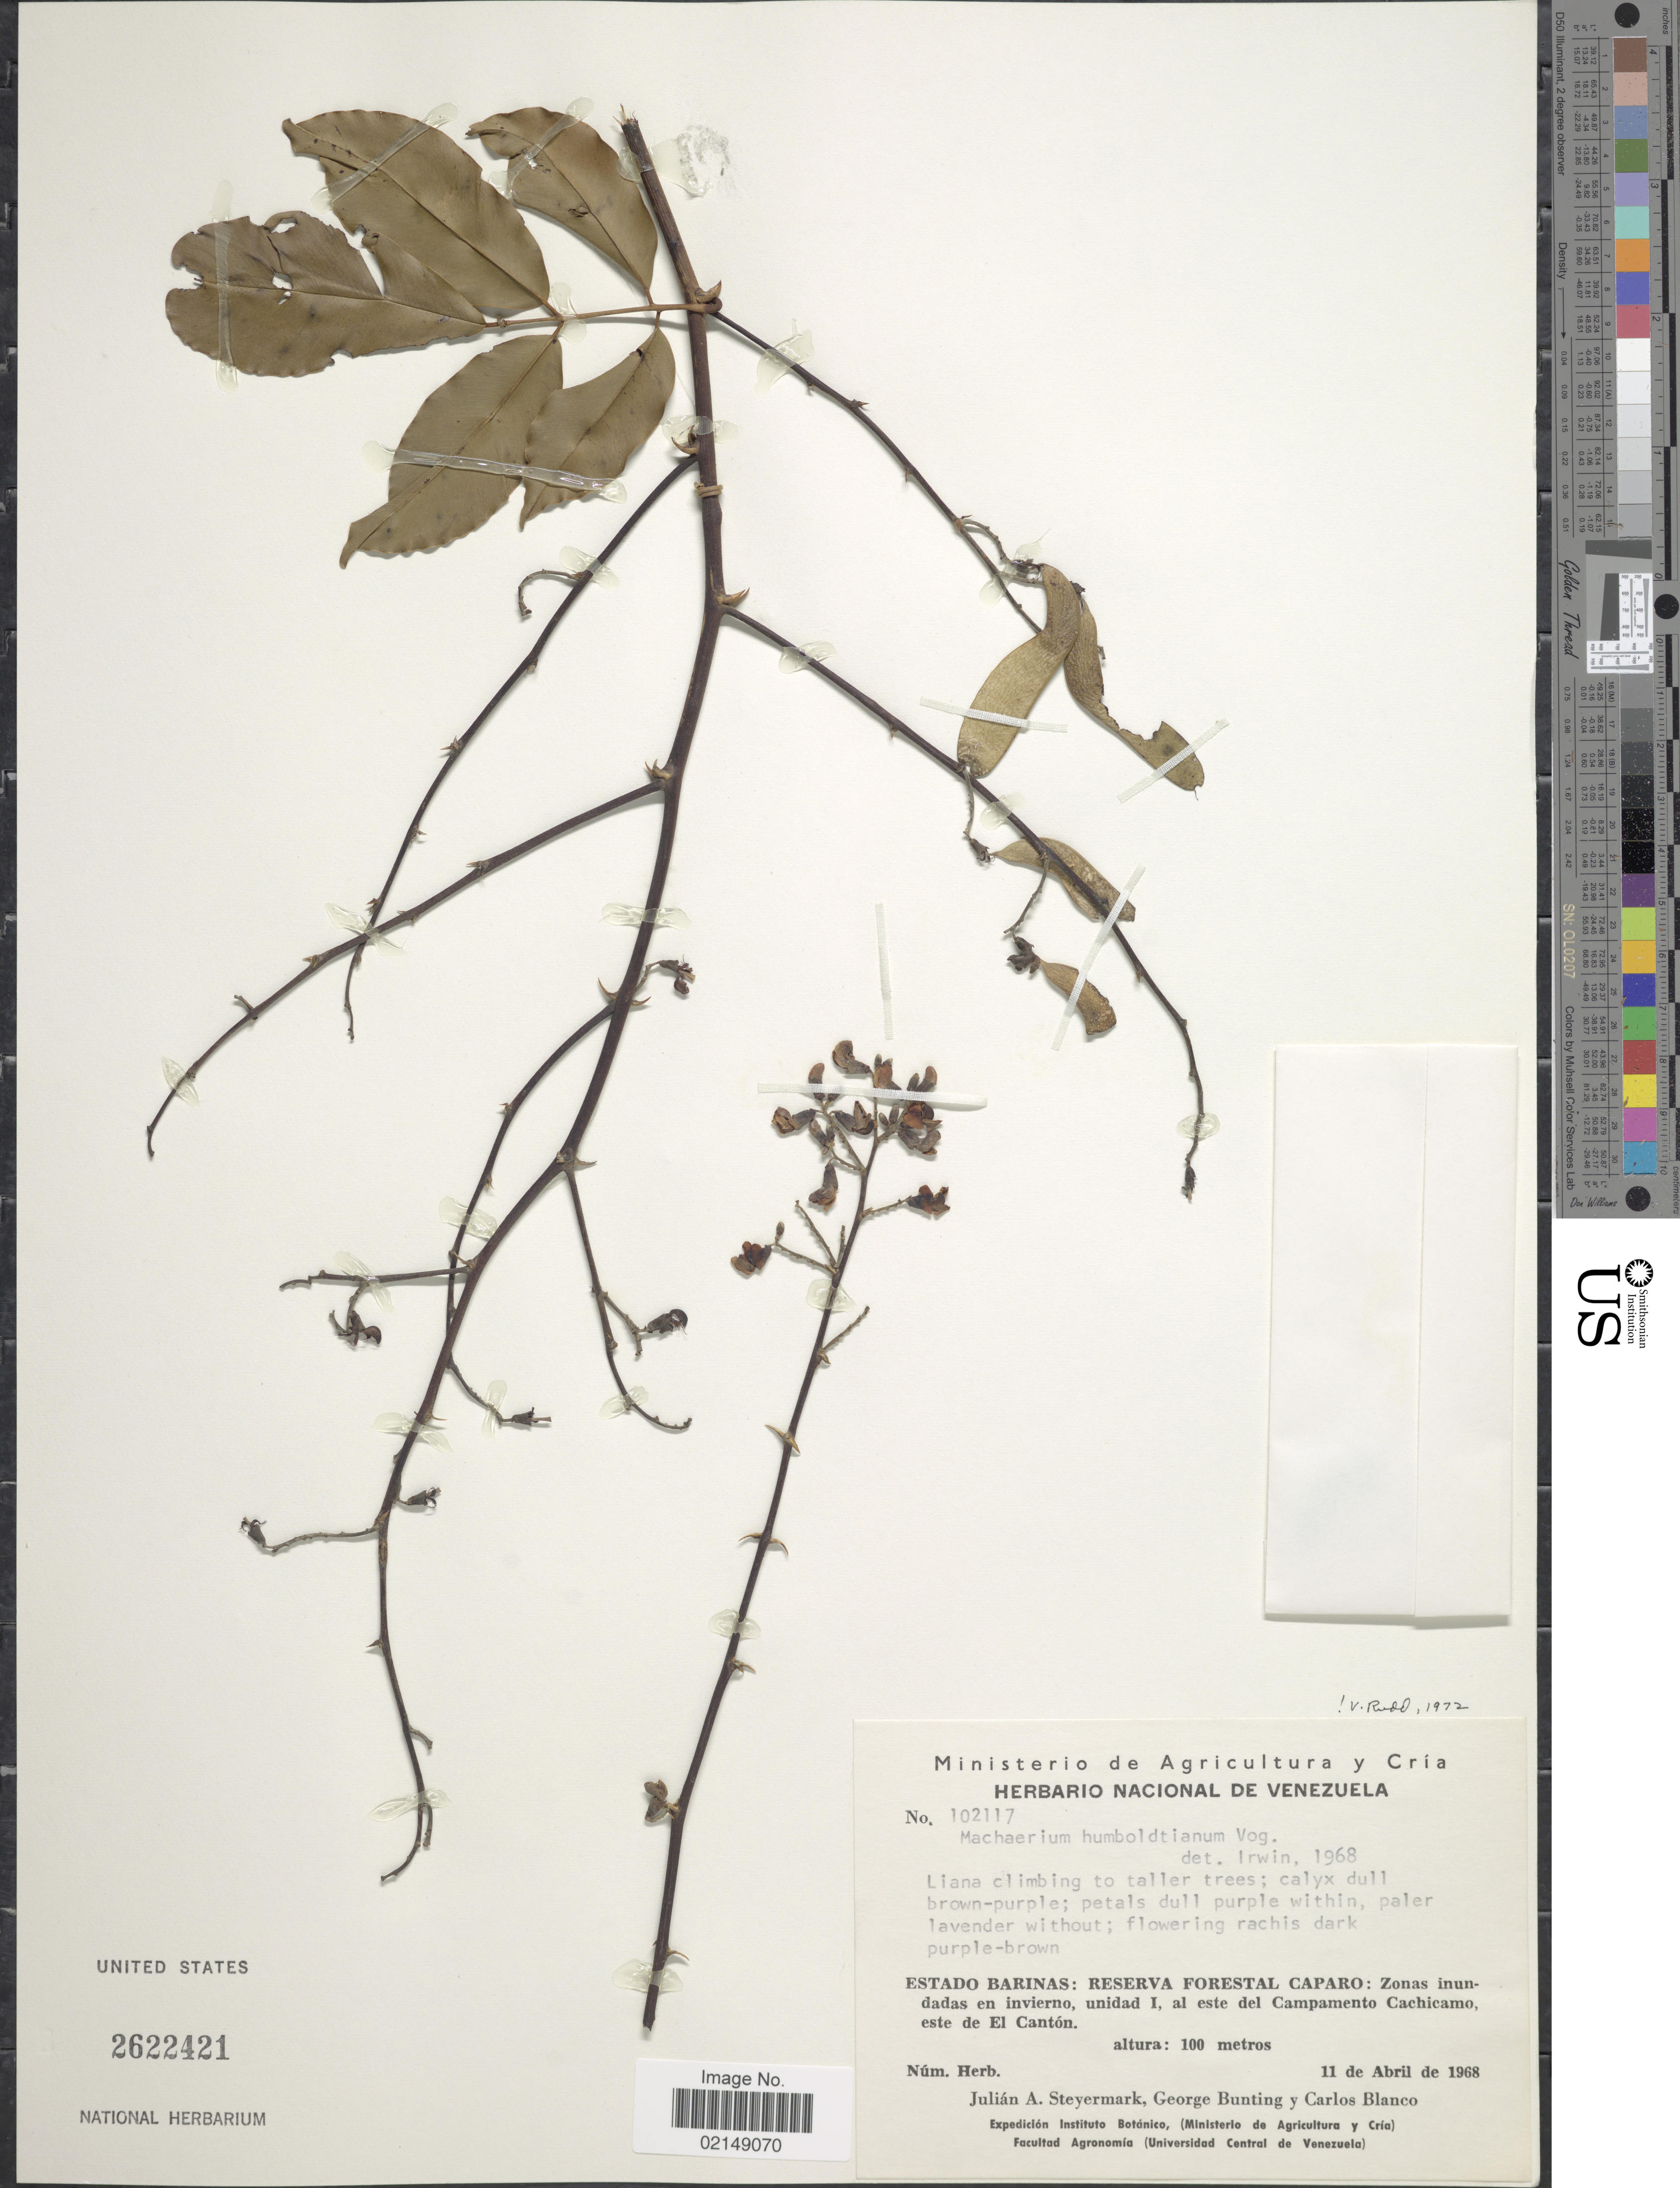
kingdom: Plantae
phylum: Tracheophyta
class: Magnoliopsida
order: Fabales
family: Fabaceae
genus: Machaerium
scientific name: Machaerium humboldtianum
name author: Vogel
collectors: J. Steyermark, G. S. Bunting & C. Blanco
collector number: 102117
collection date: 1968-04-11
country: Venezuela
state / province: Barinas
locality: Reserva Florestal Caparo: Zonas inundadas en invierno, unidad I, al este del Campamento Cachicamo, este de El Canton.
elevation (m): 100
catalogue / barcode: US 2622421